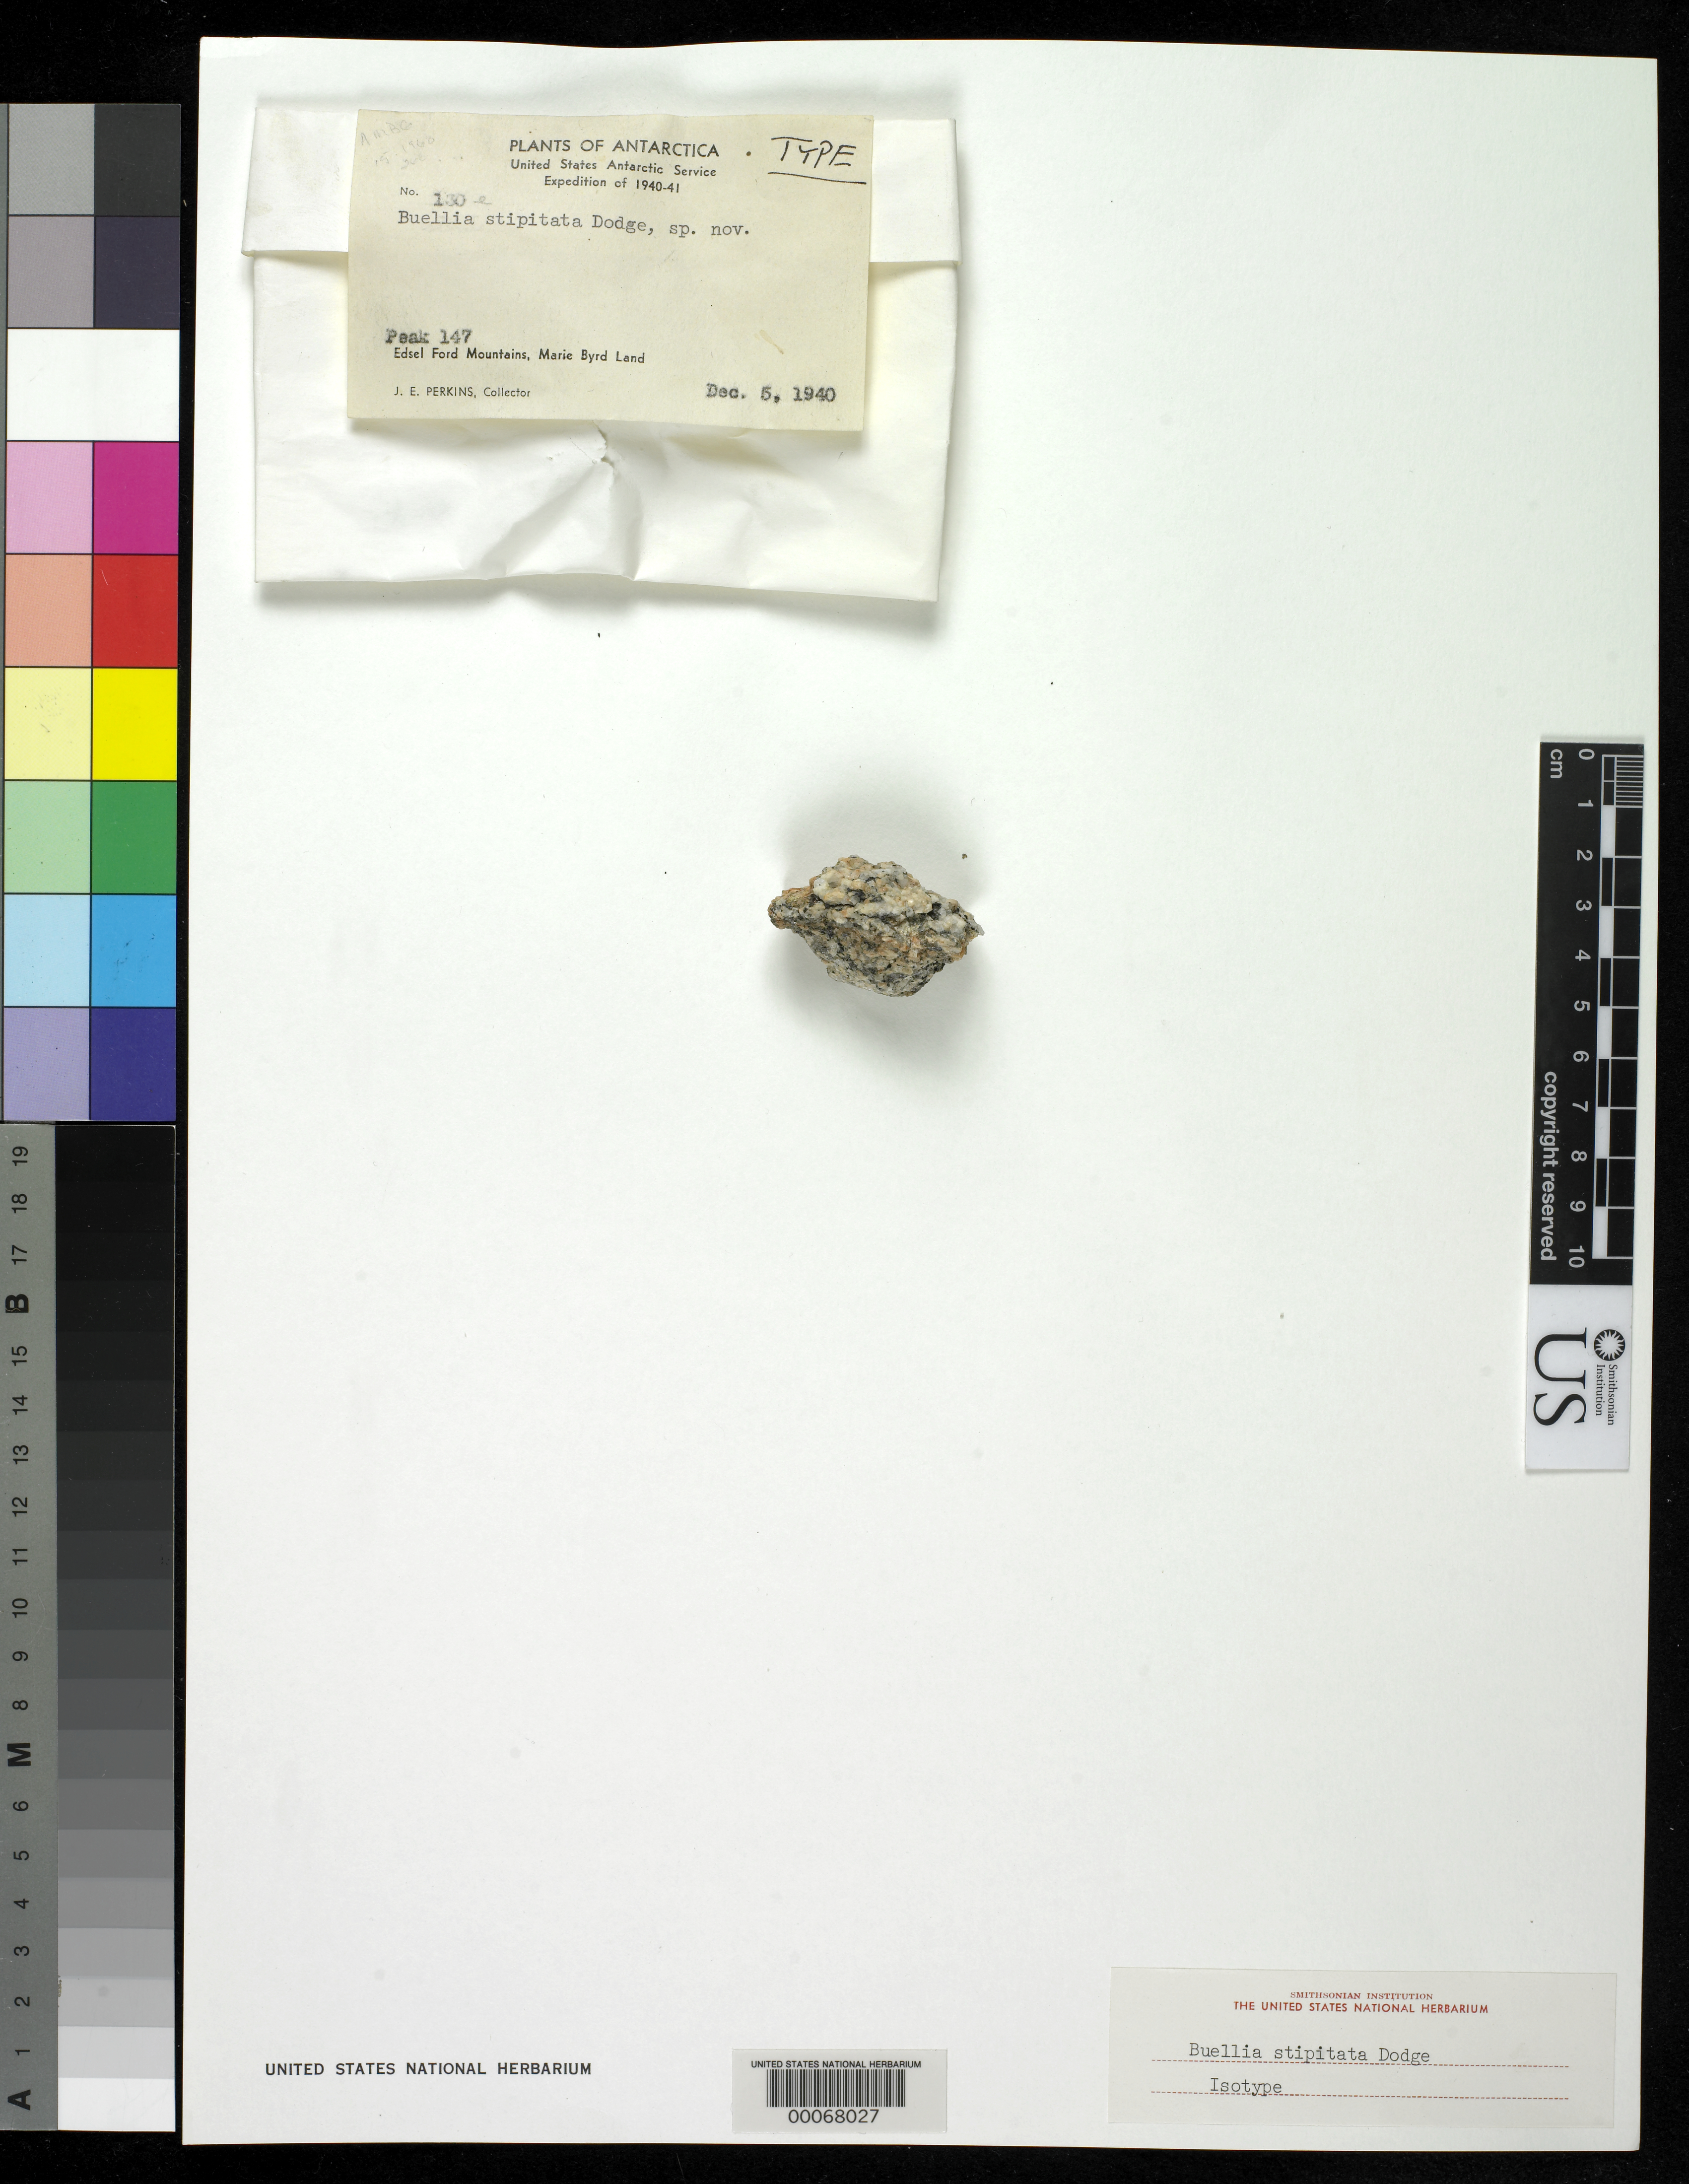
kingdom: Fungi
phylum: Ascomycota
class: Lecanoromycetes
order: Caliciales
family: Caliciaceae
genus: Buellia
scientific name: Buellia stipitata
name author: C.W. Dodge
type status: Type Collection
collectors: J. E. Perkins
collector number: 130 e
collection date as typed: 05 Dec 1940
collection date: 1940-12-05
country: Antarctica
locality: Marie Byrd Land, Edsel Ford Mts., northern part of Mt. Richardson, Peak 147.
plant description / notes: Protologue cites part of locality as "Fosdick Mts.". Annotated as "TYPE", = holotype?